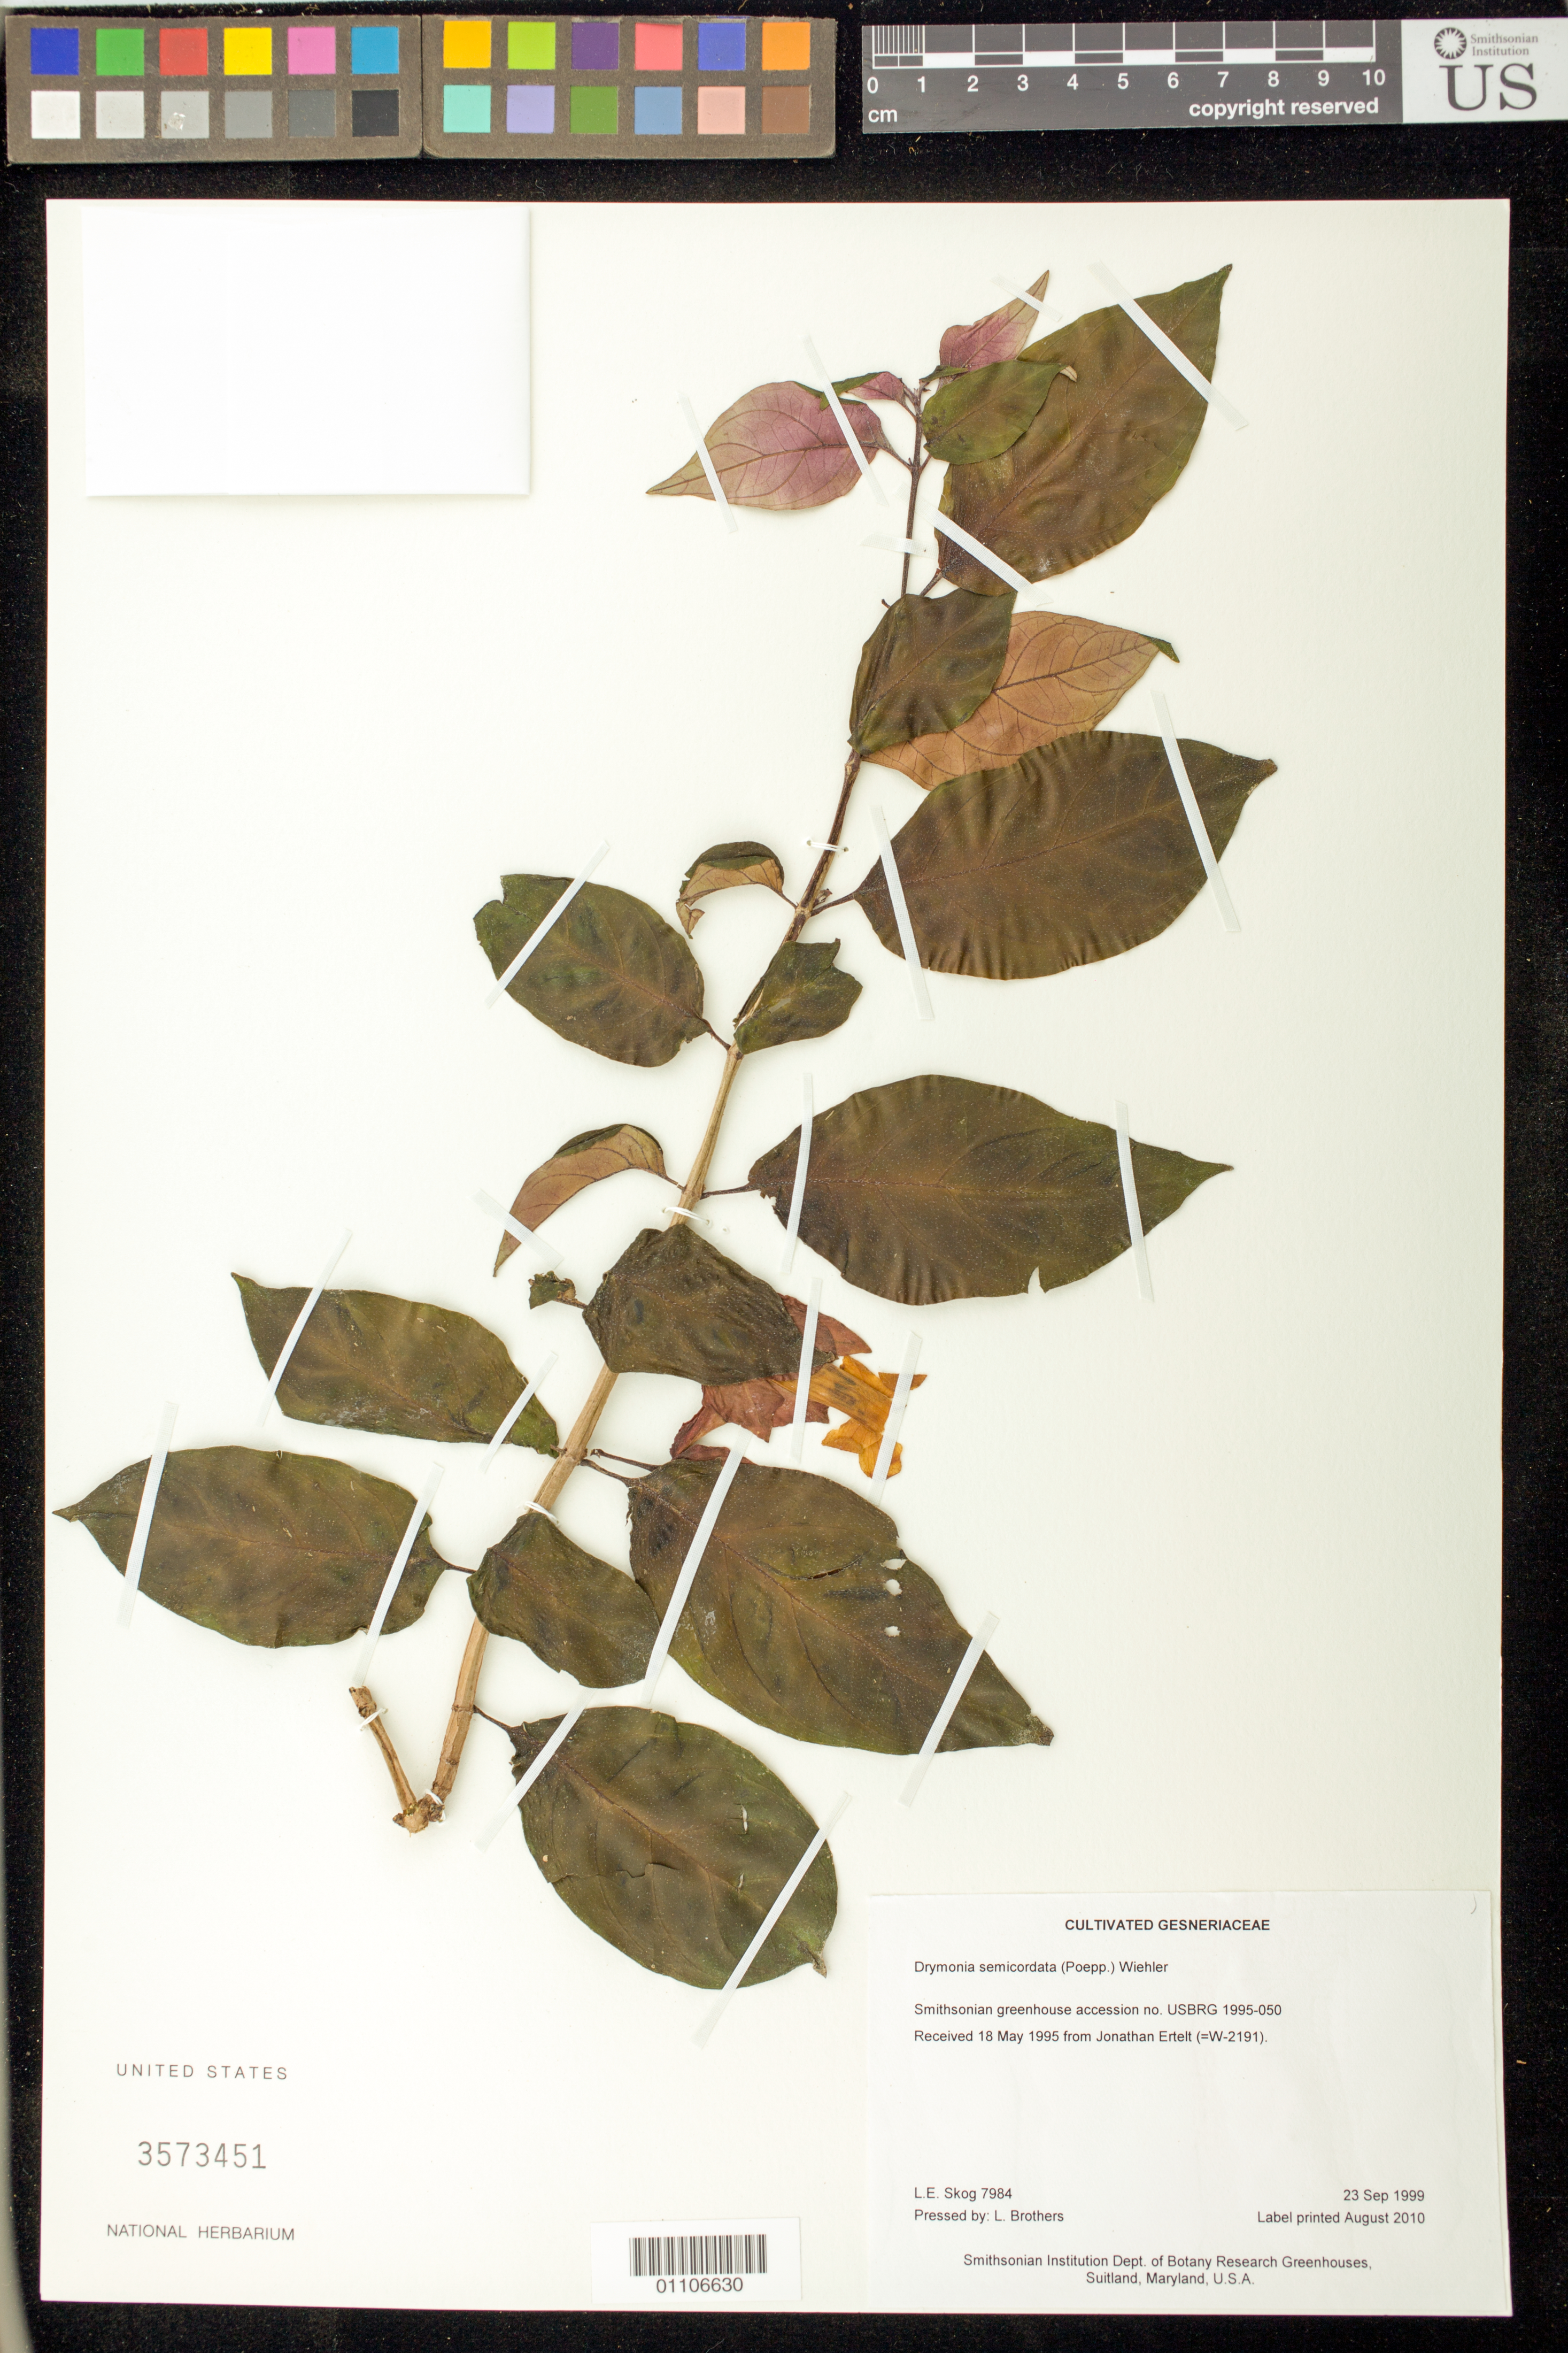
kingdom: Plantae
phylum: Tracheophyta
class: Magnoliopsida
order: Lamiales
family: Gesneriaceae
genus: Drymonia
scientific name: Drymonia semicordata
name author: (Poepp.) Wiehler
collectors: L. E. Skog & L. Brothers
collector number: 7984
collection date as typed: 23 Sep 1999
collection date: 1999-09-23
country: United States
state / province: Maryland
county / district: Prince George's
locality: Smithsonian Institution Dept. of Botany Research Greenhouses, Suitland, Maryland, U.S.A.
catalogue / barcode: US 3573451